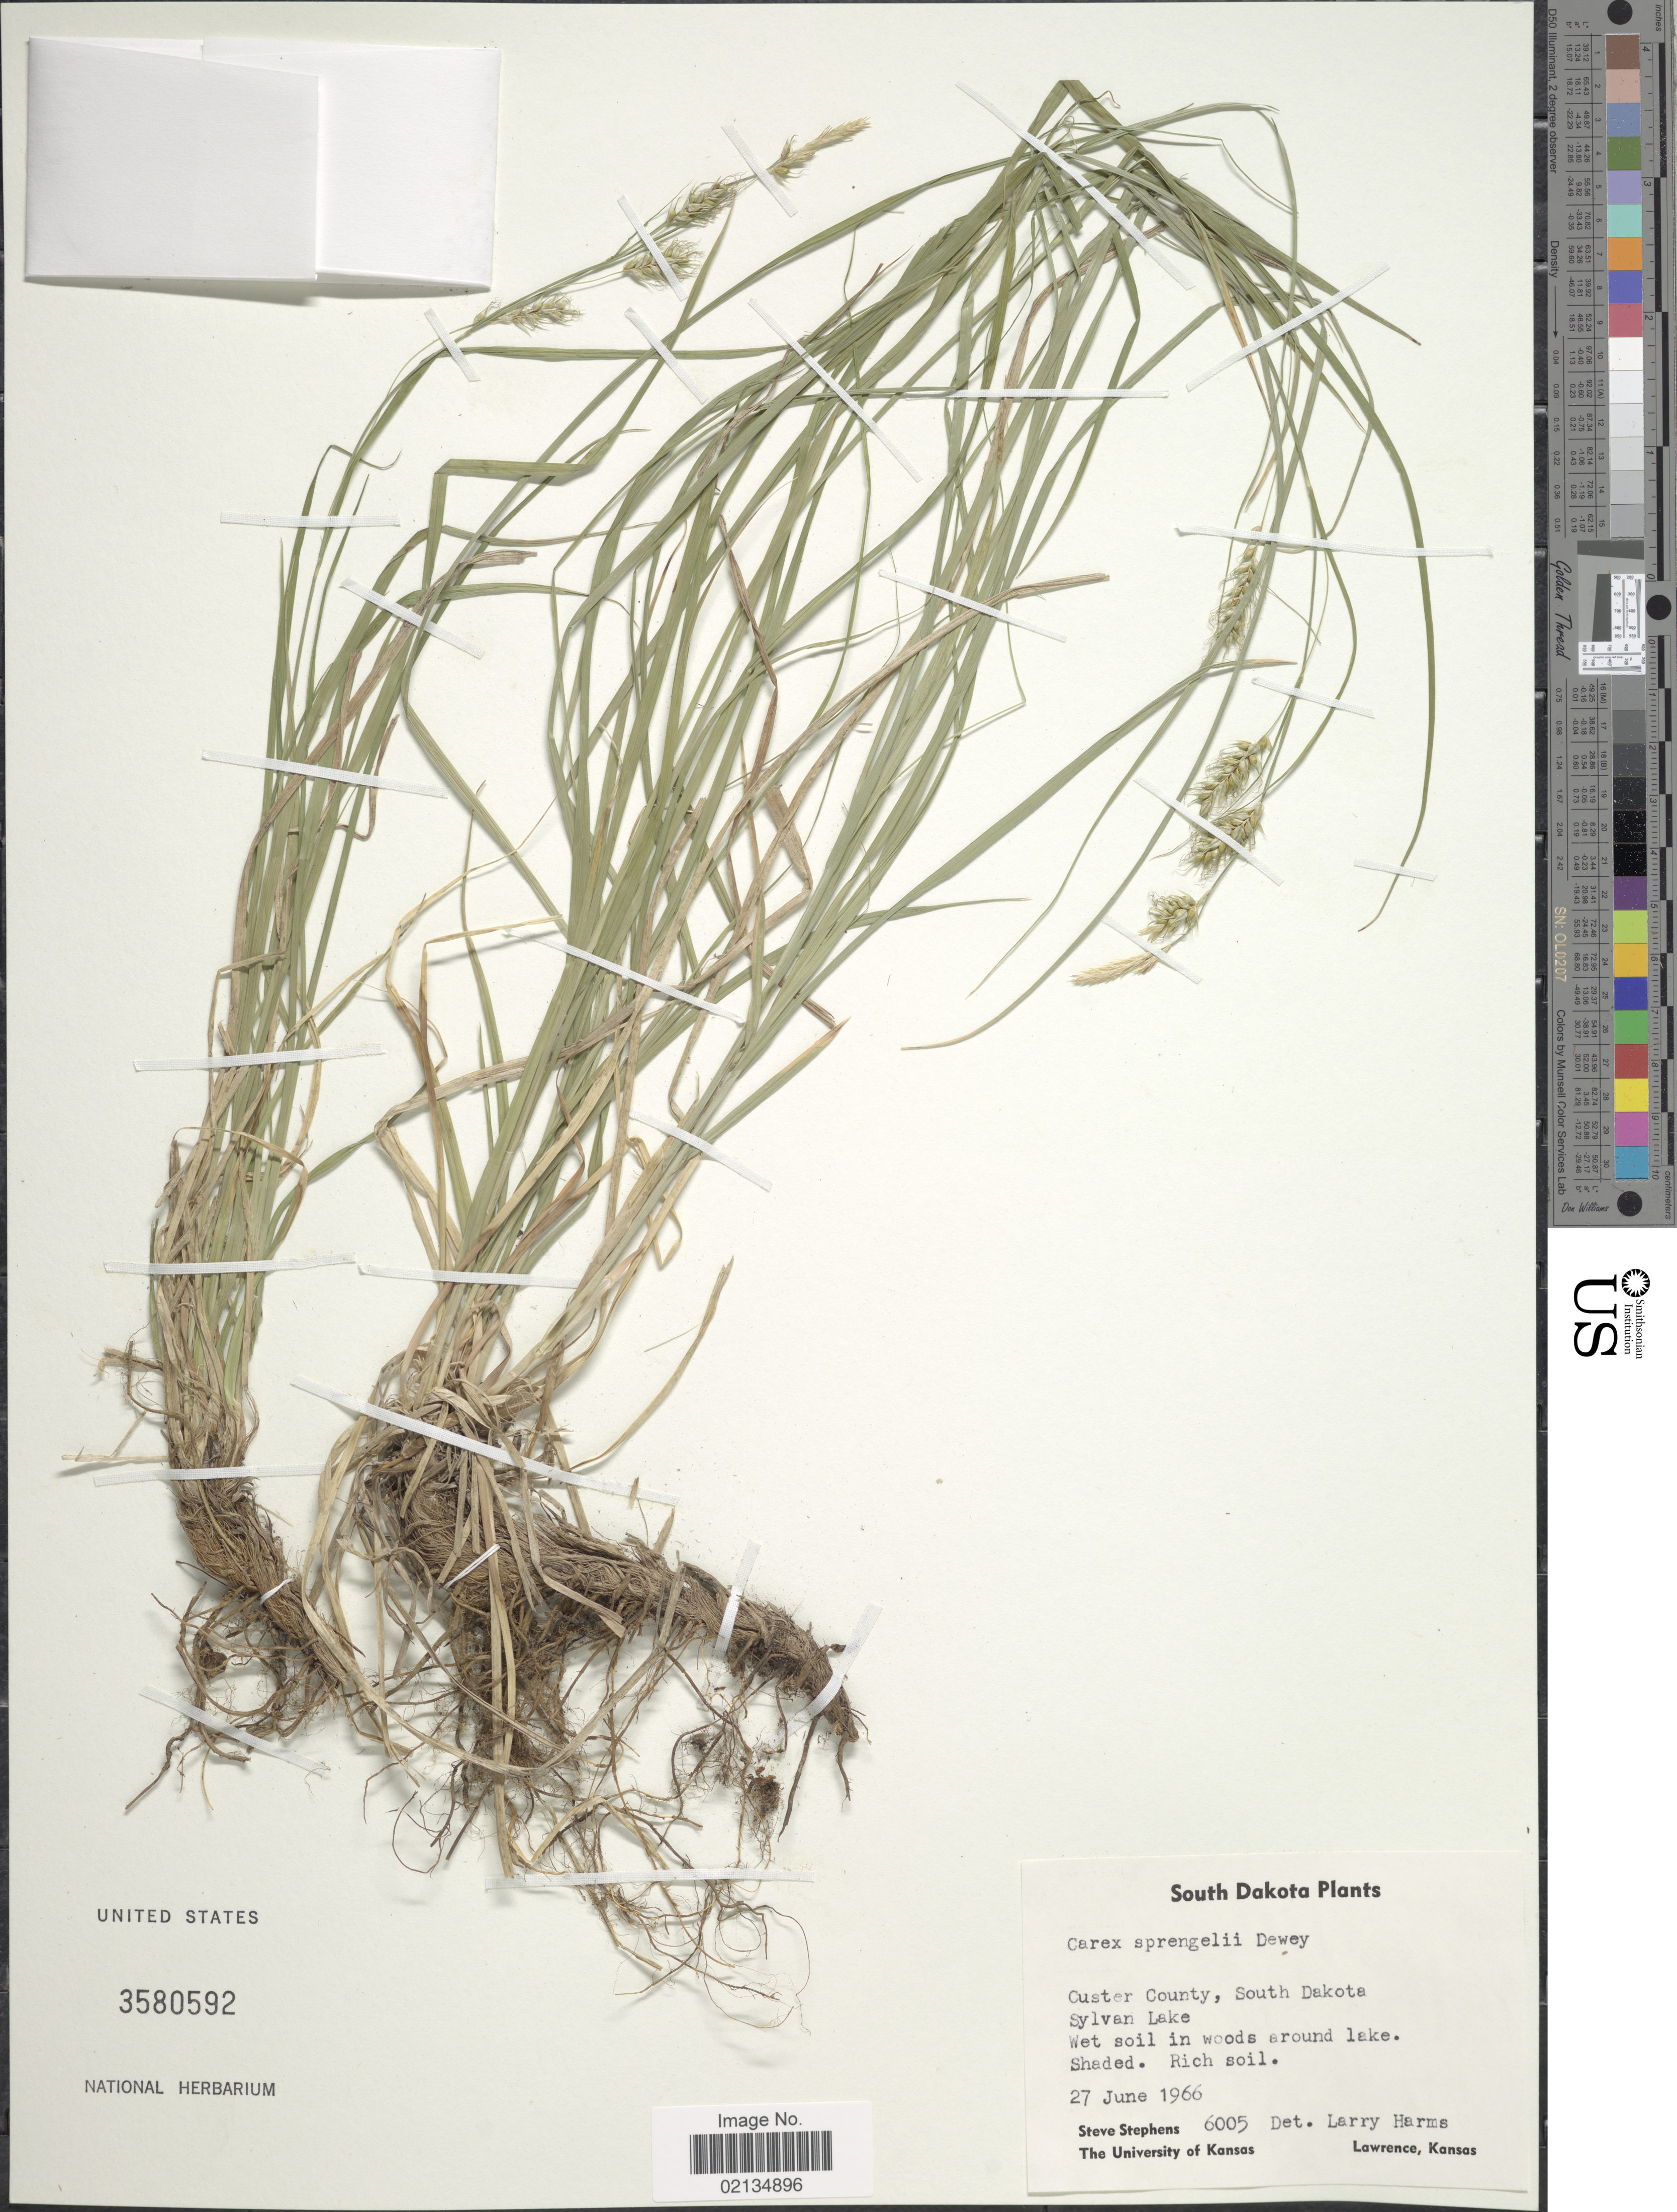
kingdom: Plantae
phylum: Tracheophyta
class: Liliopsida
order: Poales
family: Cyperaceae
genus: Carex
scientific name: Carex sprengelii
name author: Dewey ex Spreng.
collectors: S. Stephens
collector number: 6005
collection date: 1966-06-27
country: United States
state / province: South Dakota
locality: South Dakota, Custer County, South Dakota. Sylvan Lake.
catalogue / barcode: US 3580592